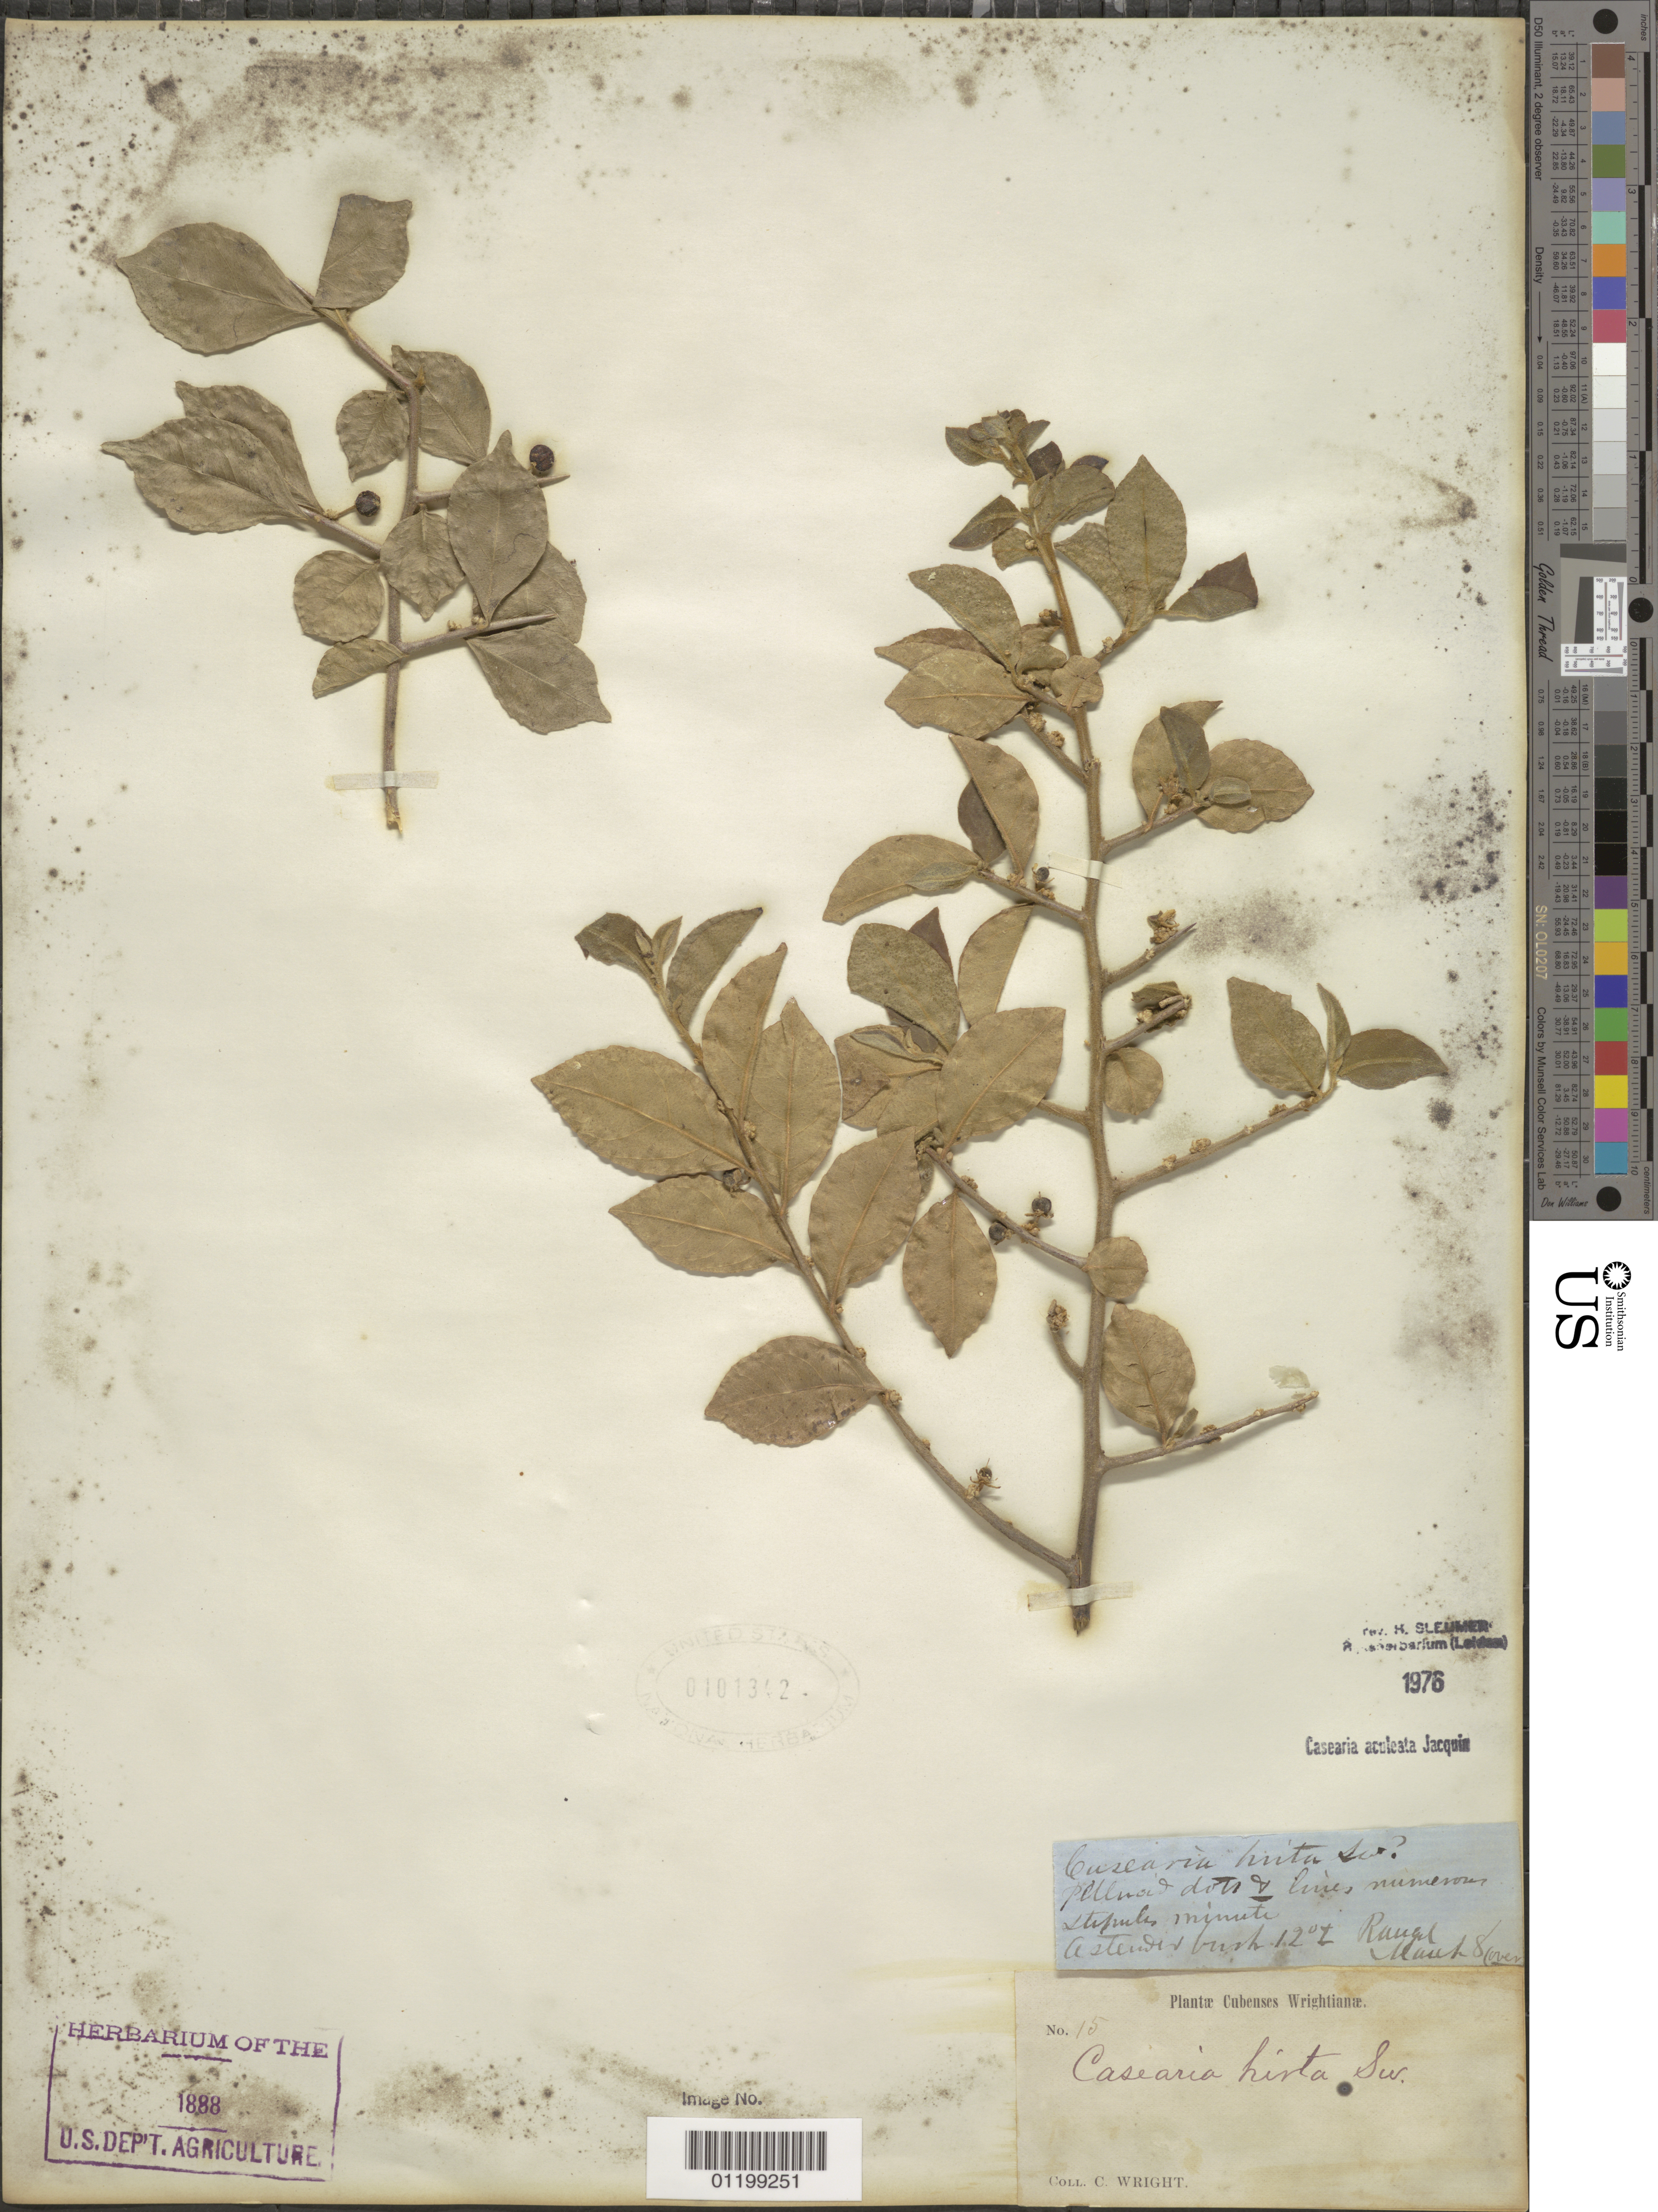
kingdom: Plantae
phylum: Tracheophyta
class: Magnoliopsida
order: Malpighiales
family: Salicaceae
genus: Casearia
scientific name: Casearia aculeata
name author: Jacq.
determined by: Sleumer, H. O.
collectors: C. Wright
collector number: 15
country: Cuba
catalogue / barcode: US 101342